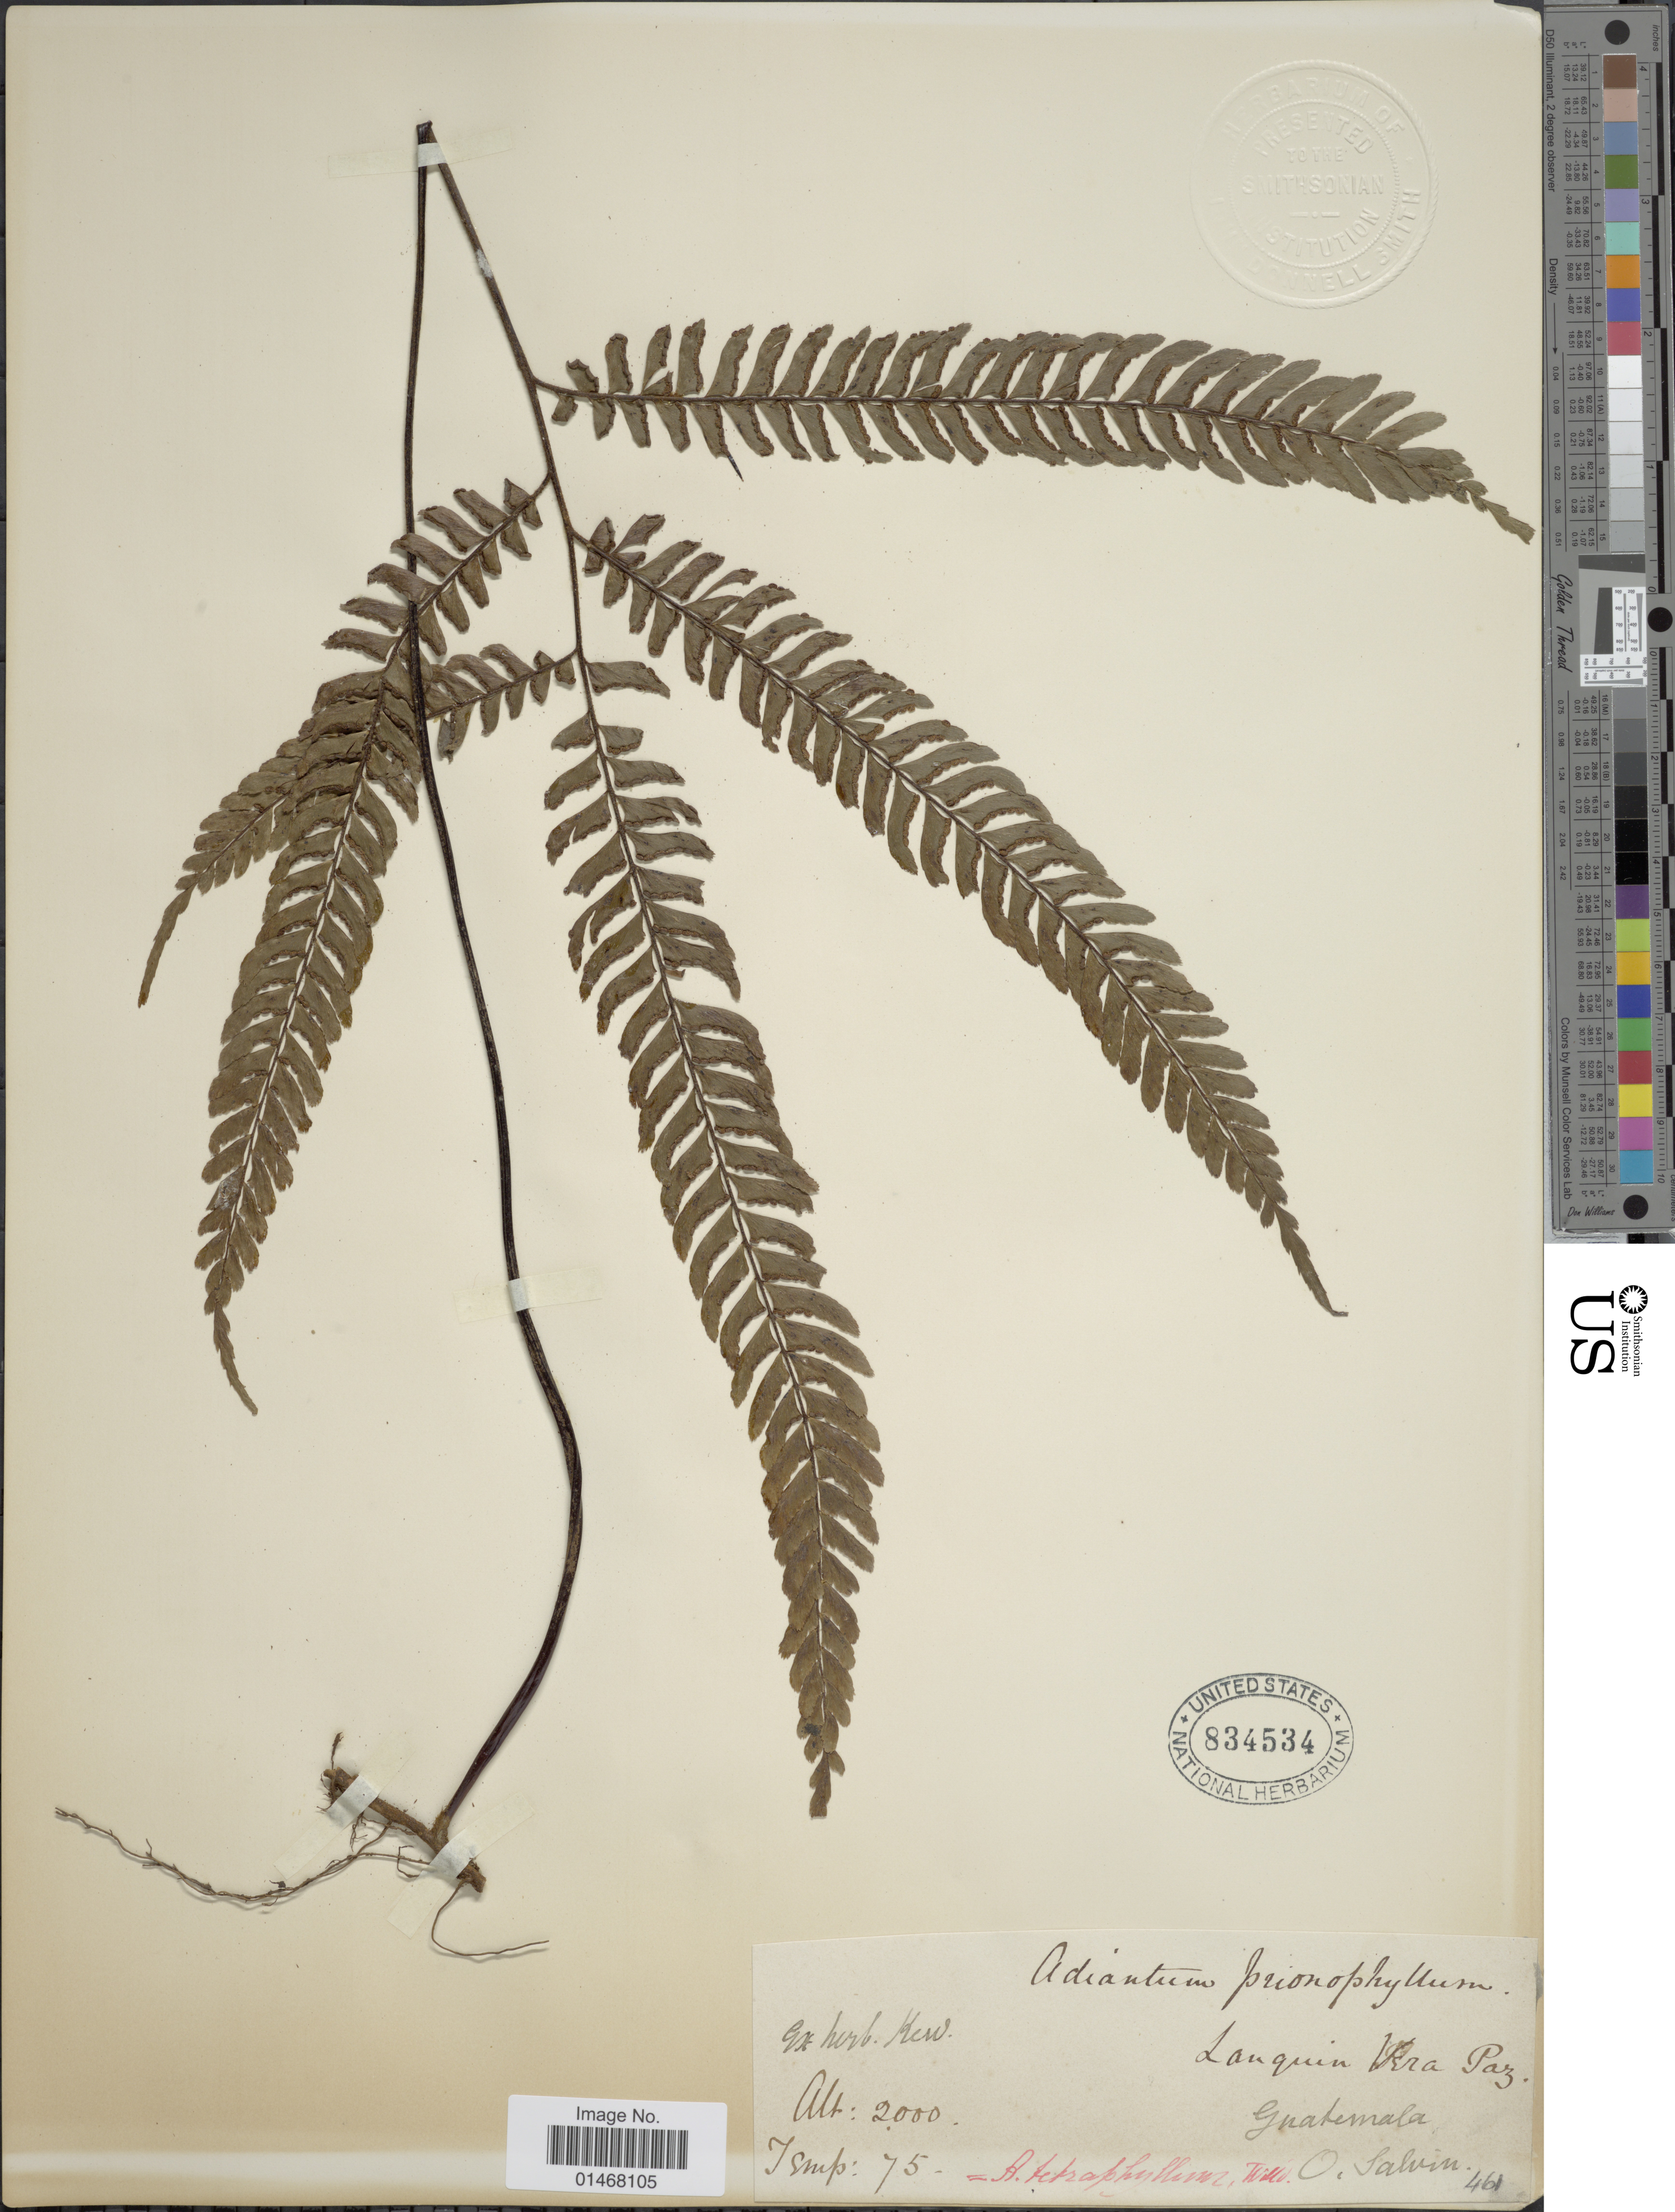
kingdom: Plantae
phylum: Tracheophyta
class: Polypodiopsida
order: Polypodiales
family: Pteridaceae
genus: Adiantum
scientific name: Adiantum tetraphyllum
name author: Humb. & Bonpl. ex Willd.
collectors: O. Salvin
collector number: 461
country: Guatemala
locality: Lanquin Vera Paz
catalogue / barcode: US 834534